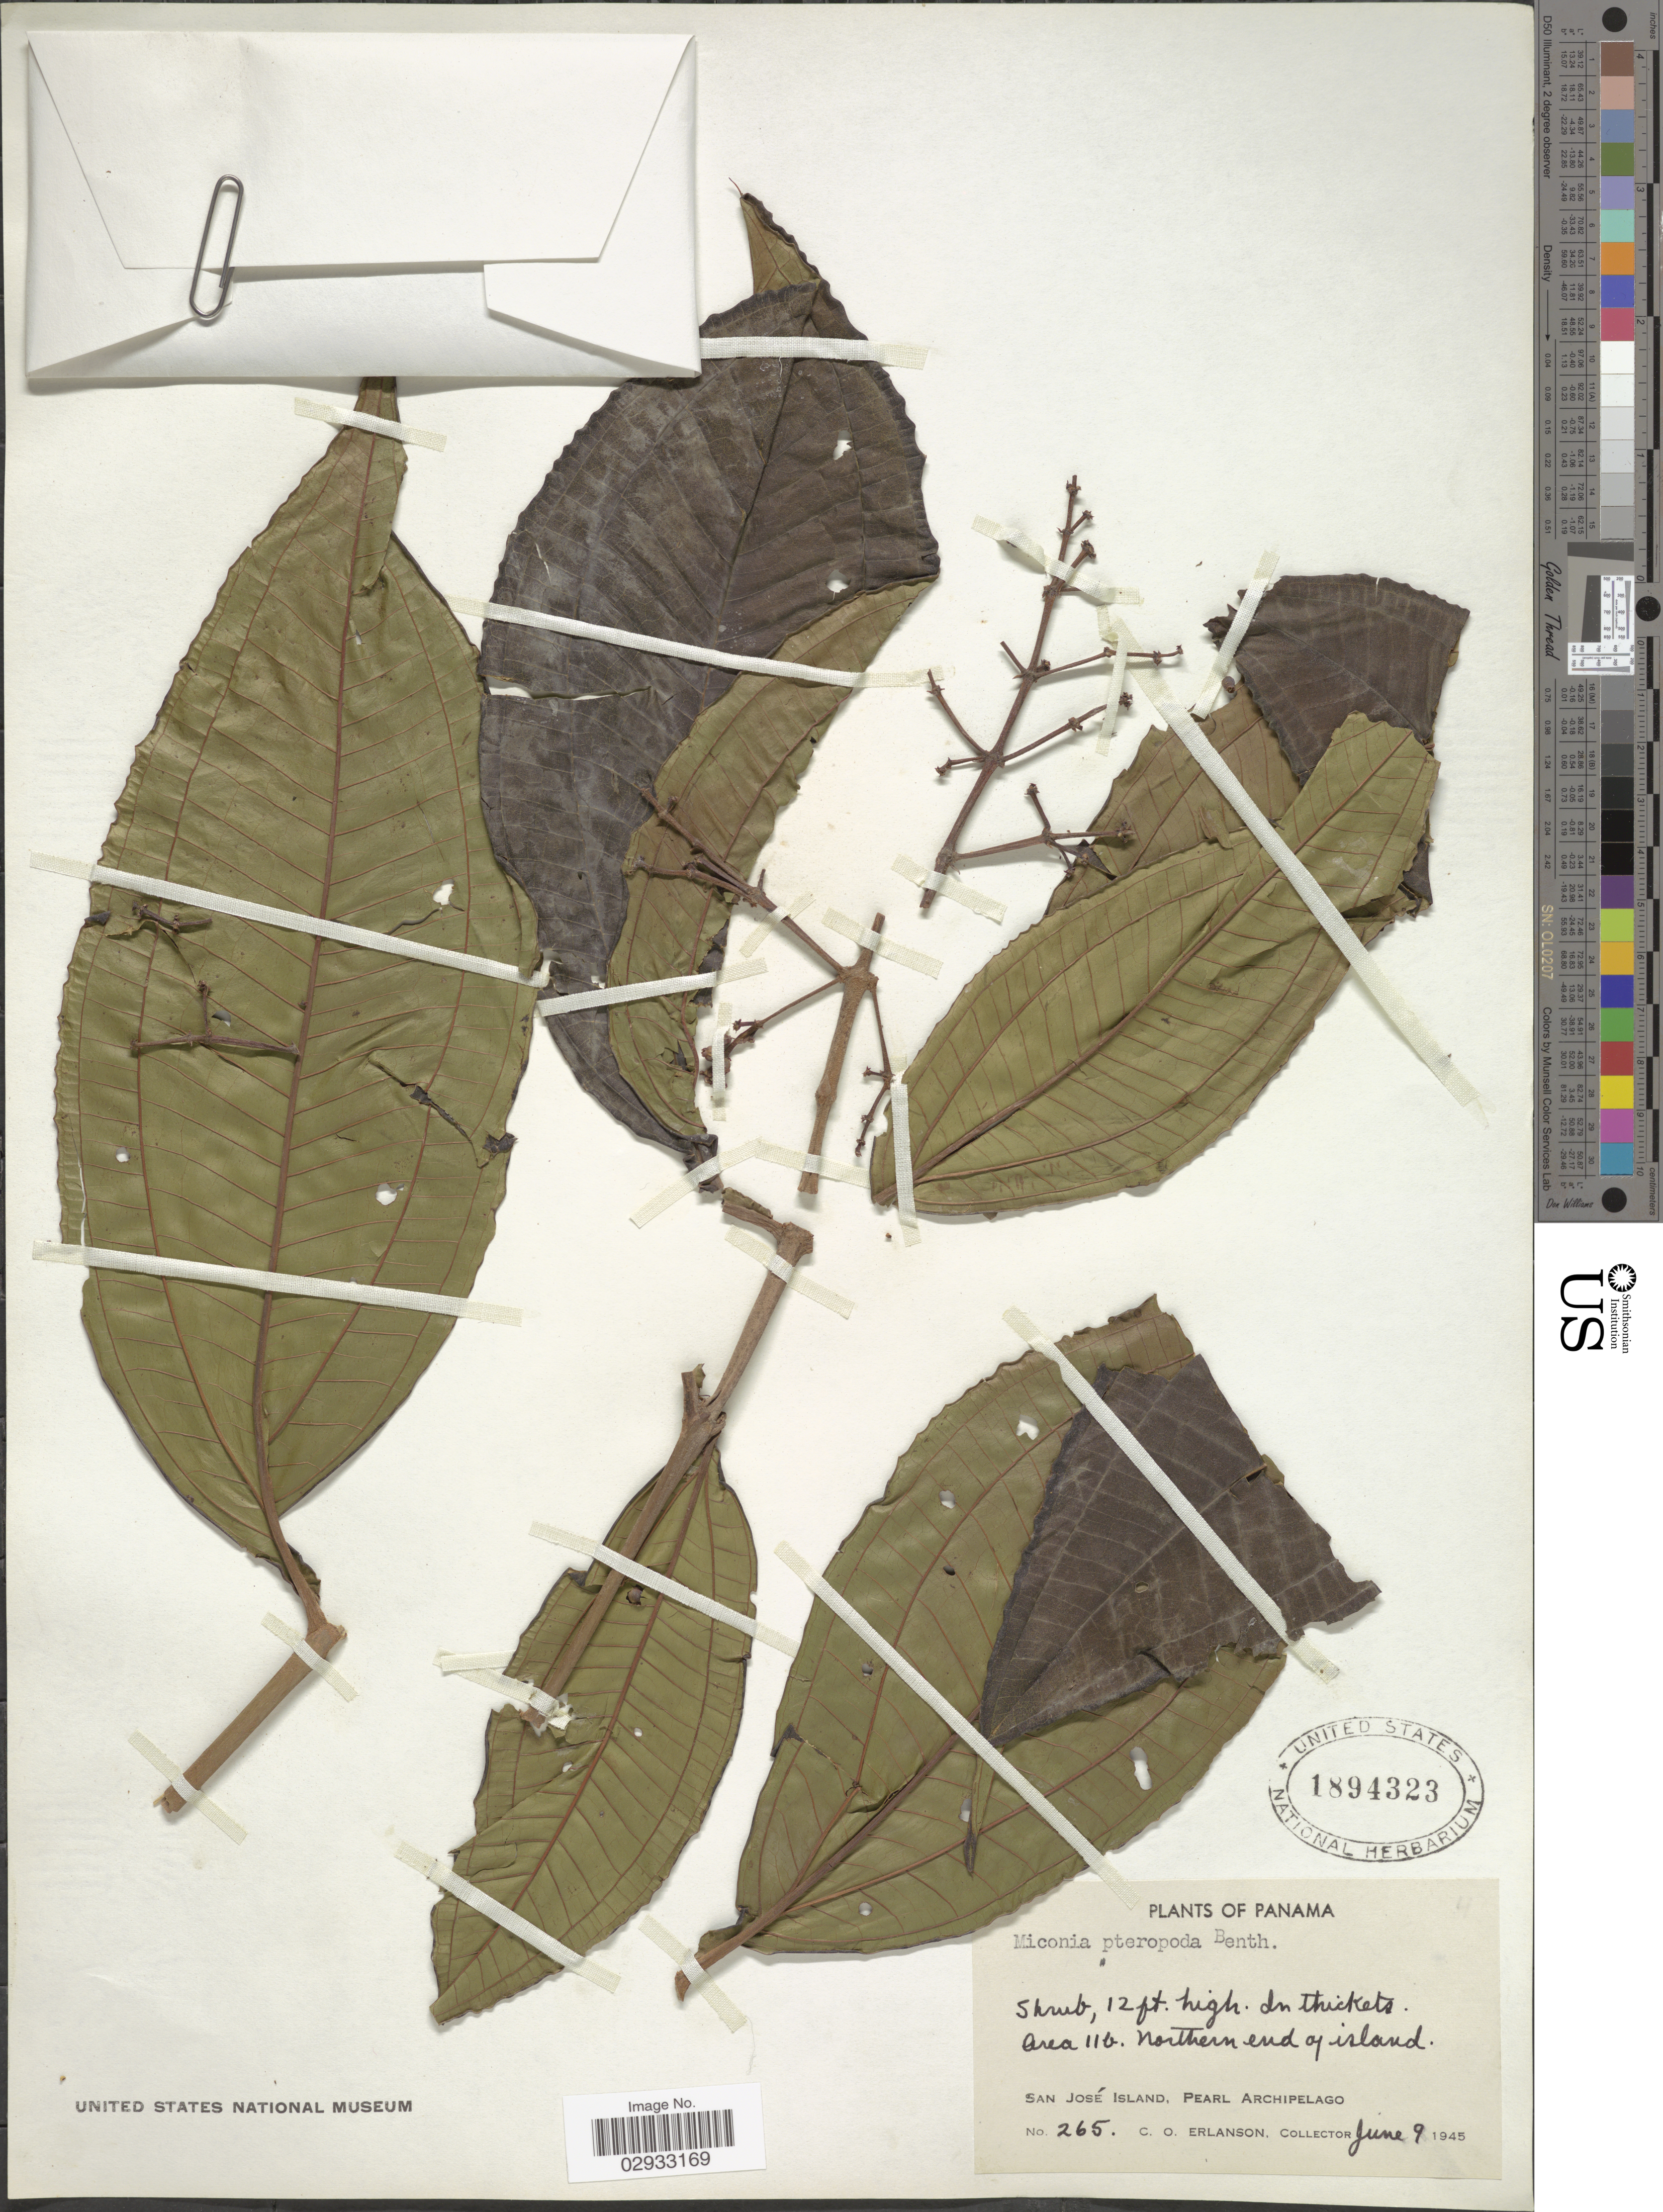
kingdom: Plantae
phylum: Tracheophyta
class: Magnoliopsida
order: Myrtales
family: Melastomataceae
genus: Miconia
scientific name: Miconia pteropoda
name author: Benth.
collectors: C. O. Erlanson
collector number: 265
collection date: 1945-06-09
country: Panama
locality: Area 11b. northern end of island. San José Island, Pearl Archipelago.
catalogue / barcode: US 1894323